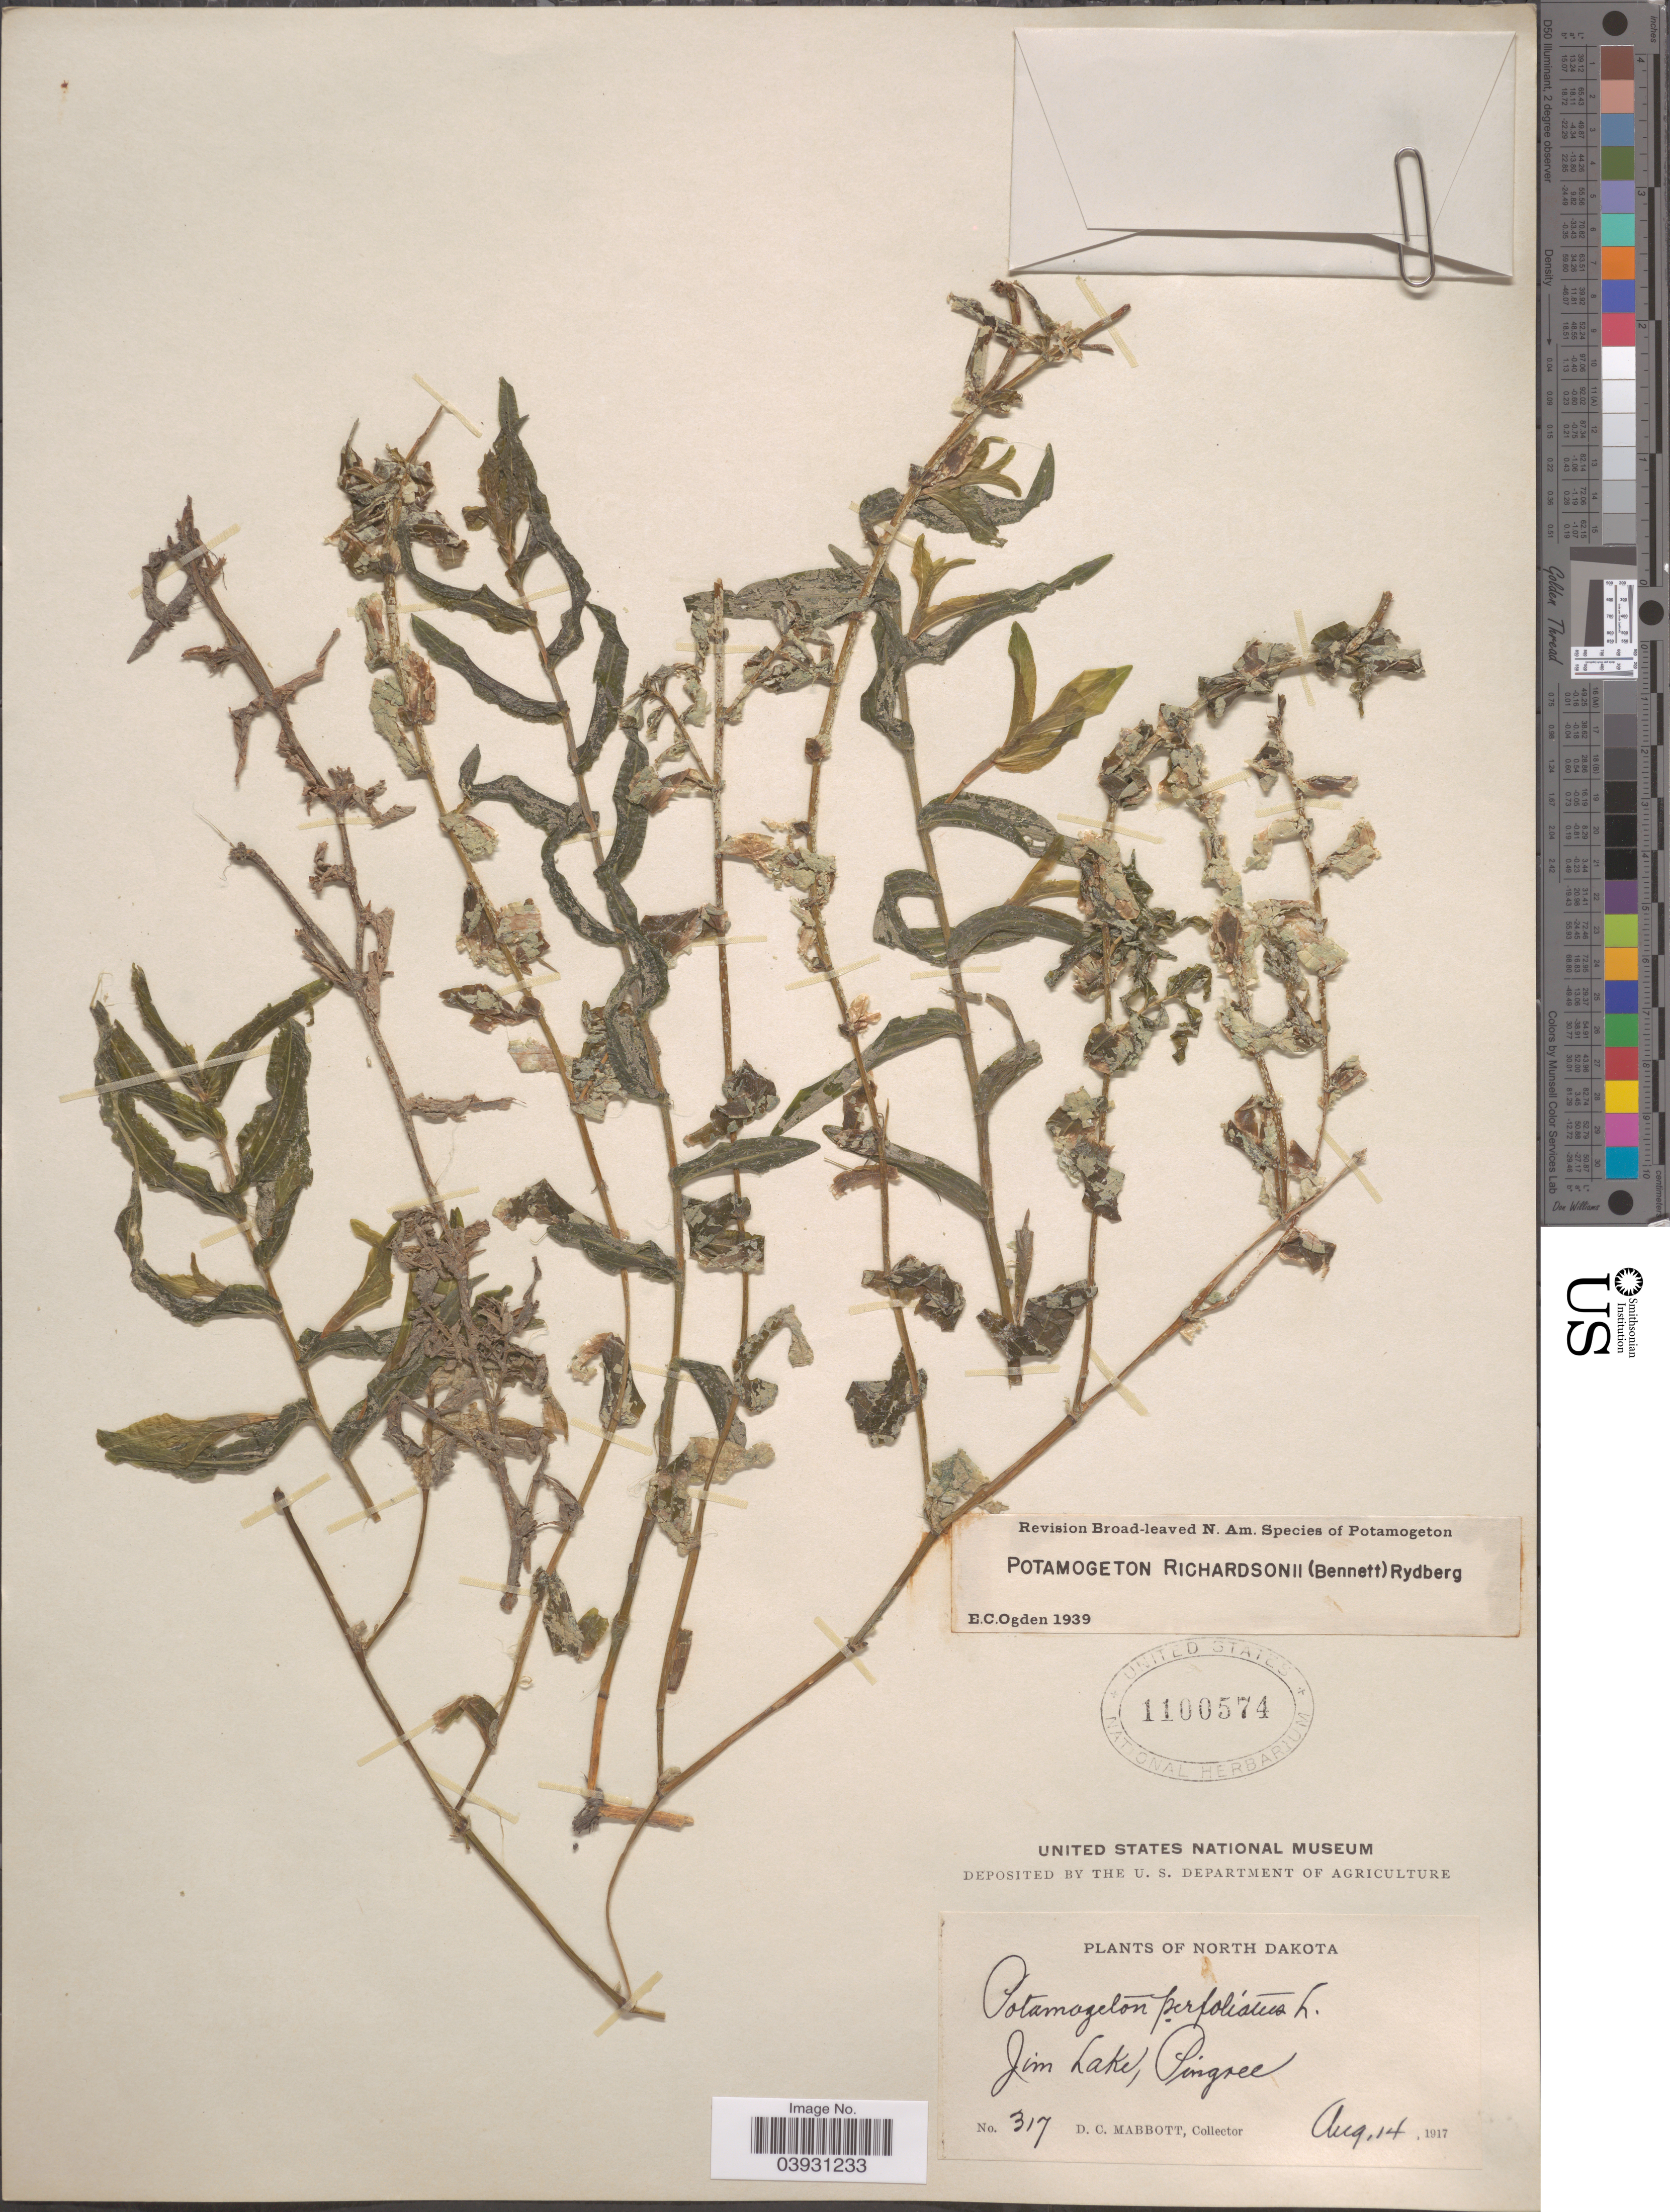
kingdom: Plantae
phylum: Tracheophyta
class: Liliopsida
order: Alismatales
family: Potamogetonaceae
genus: Potamogeton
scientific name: Potamogeton richardsonii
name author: (A.W. Benn.) Rydb.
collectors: D. Mabbott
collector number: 317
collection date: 1917-08-14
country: United States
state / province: North Dakota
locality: Jim Lake, Pimgree.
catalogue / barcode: US 1100574